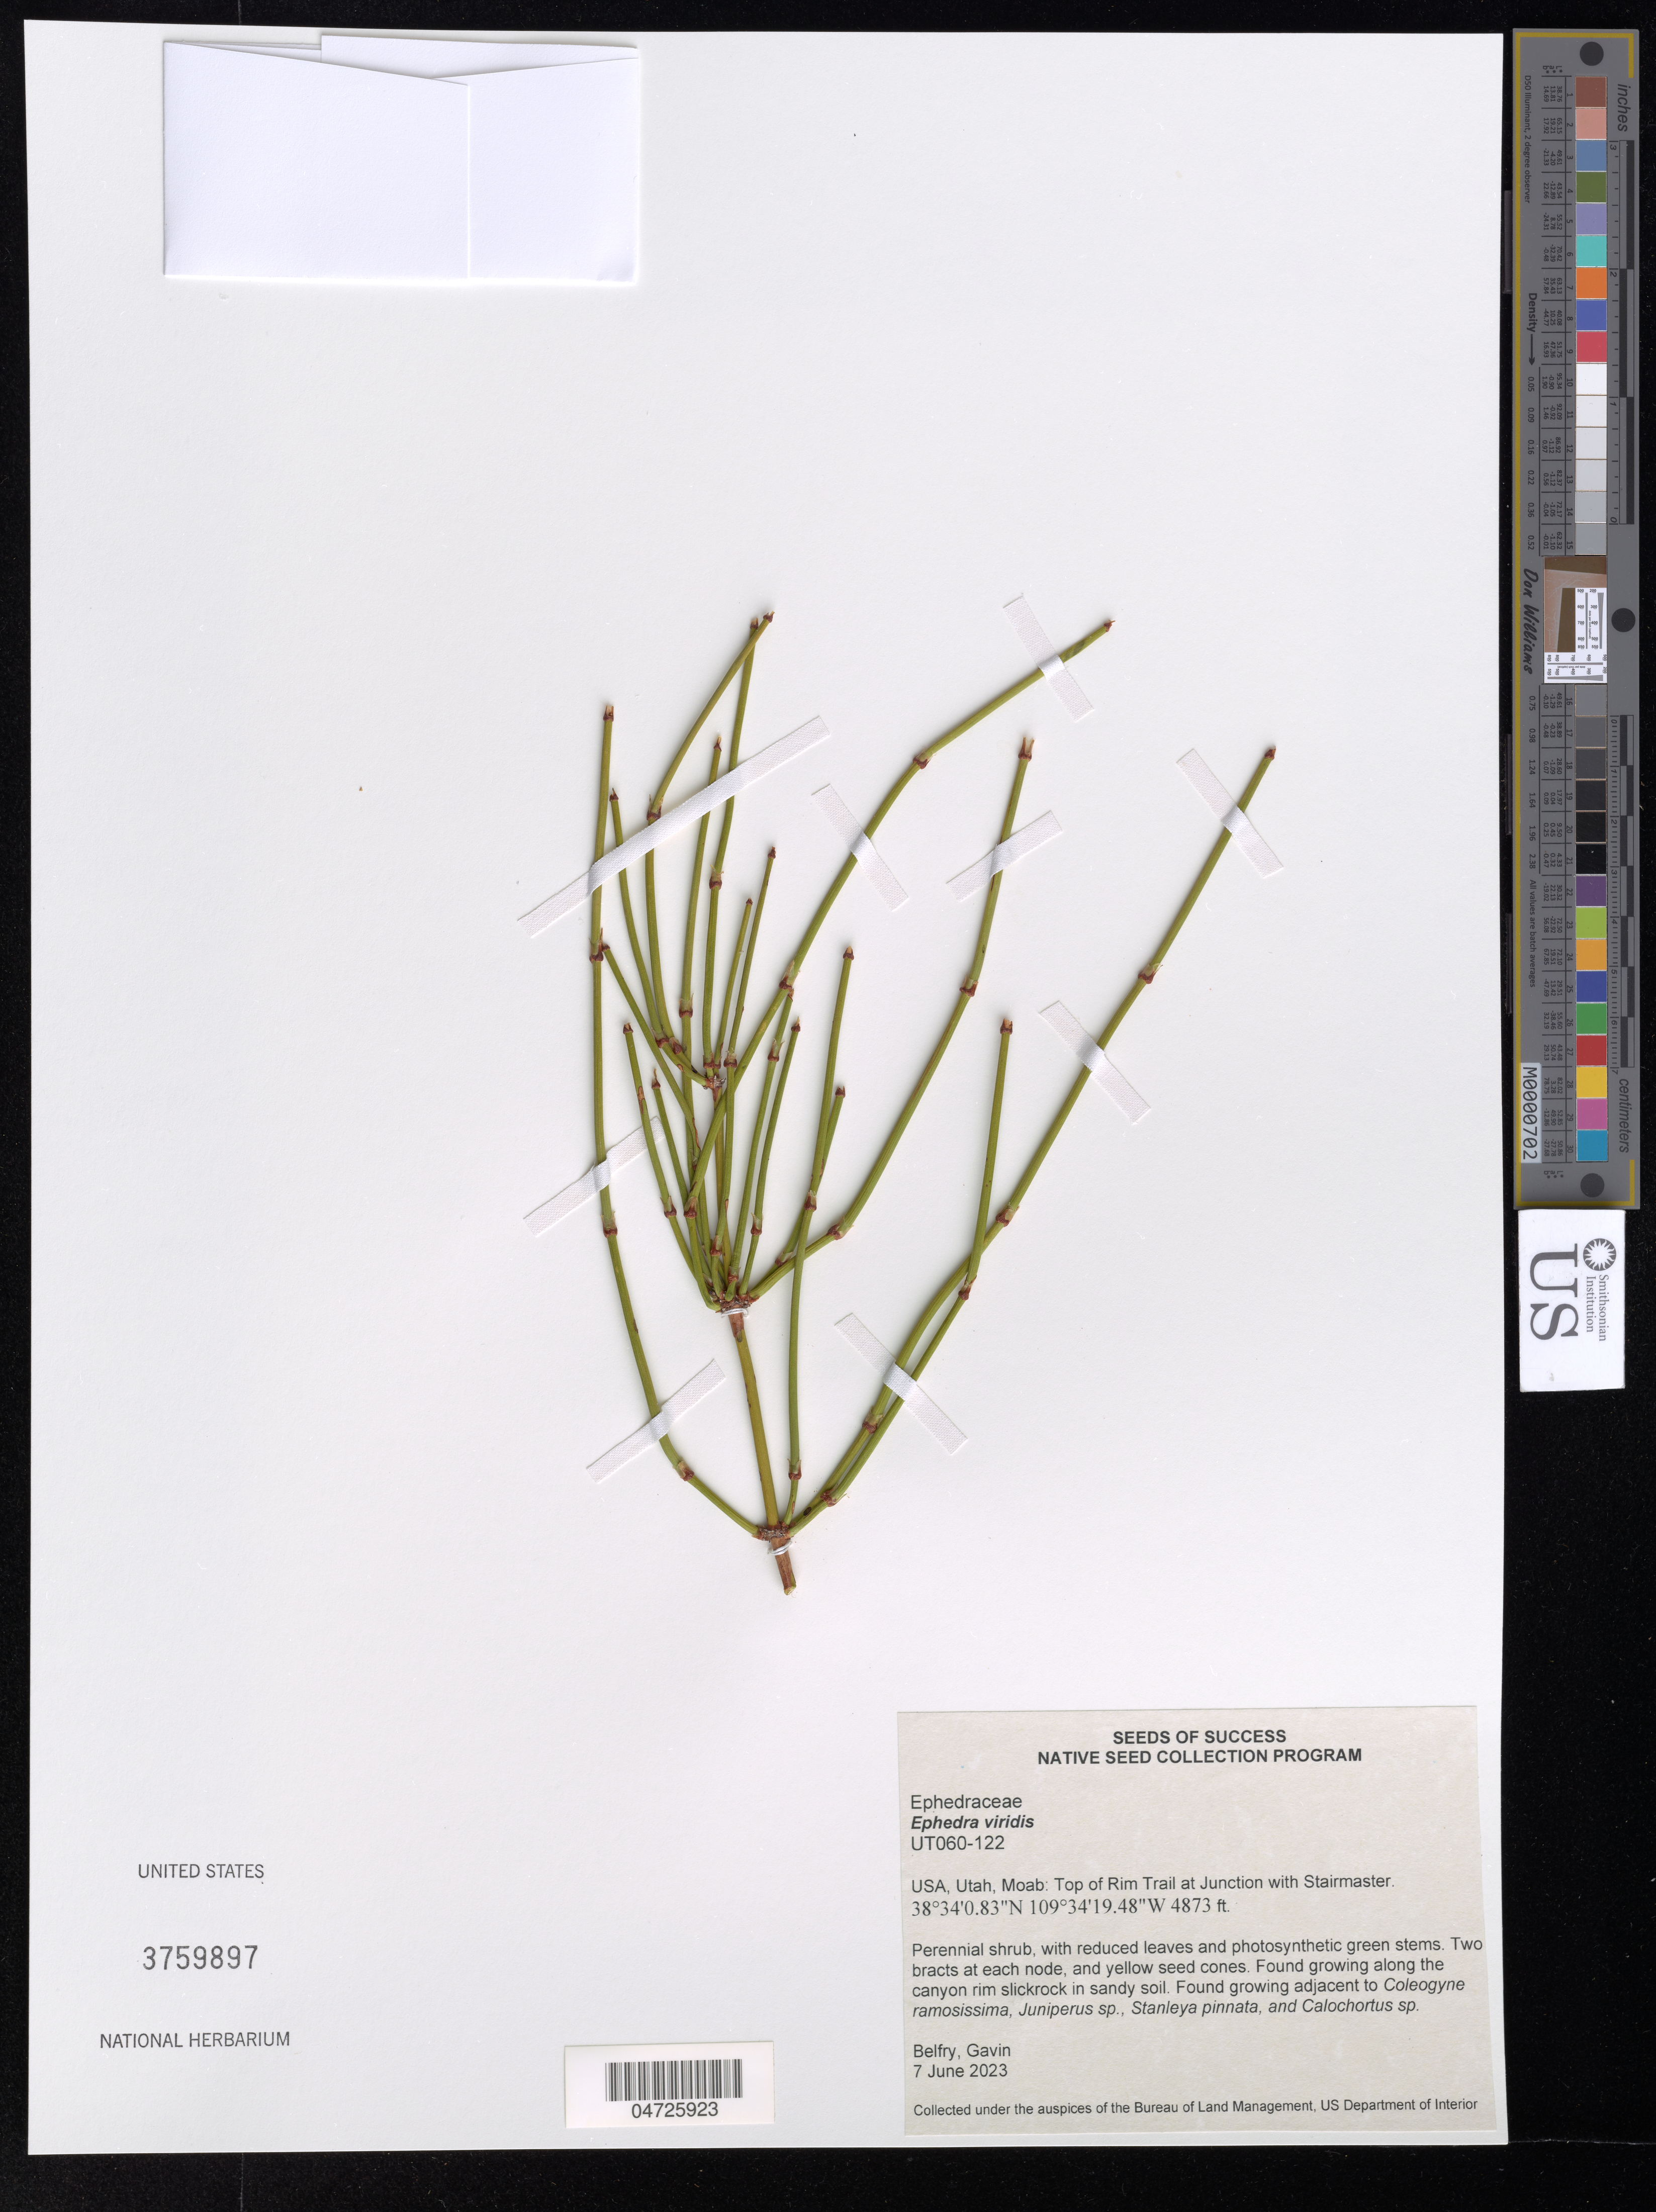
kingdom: Plantae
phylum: Tracheophyta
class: Gnetopsida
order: Ephedrales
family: Ephedraceae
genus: Ephedra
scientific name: Ephedra viridis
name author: Coville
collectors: G. Belfry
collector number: UT060-122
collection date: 2023-06-07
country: United States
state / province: Utah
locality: Moab: Top of Rim Trail at Junction with Stairmaster.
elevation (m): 1485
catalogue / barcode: US 3759897